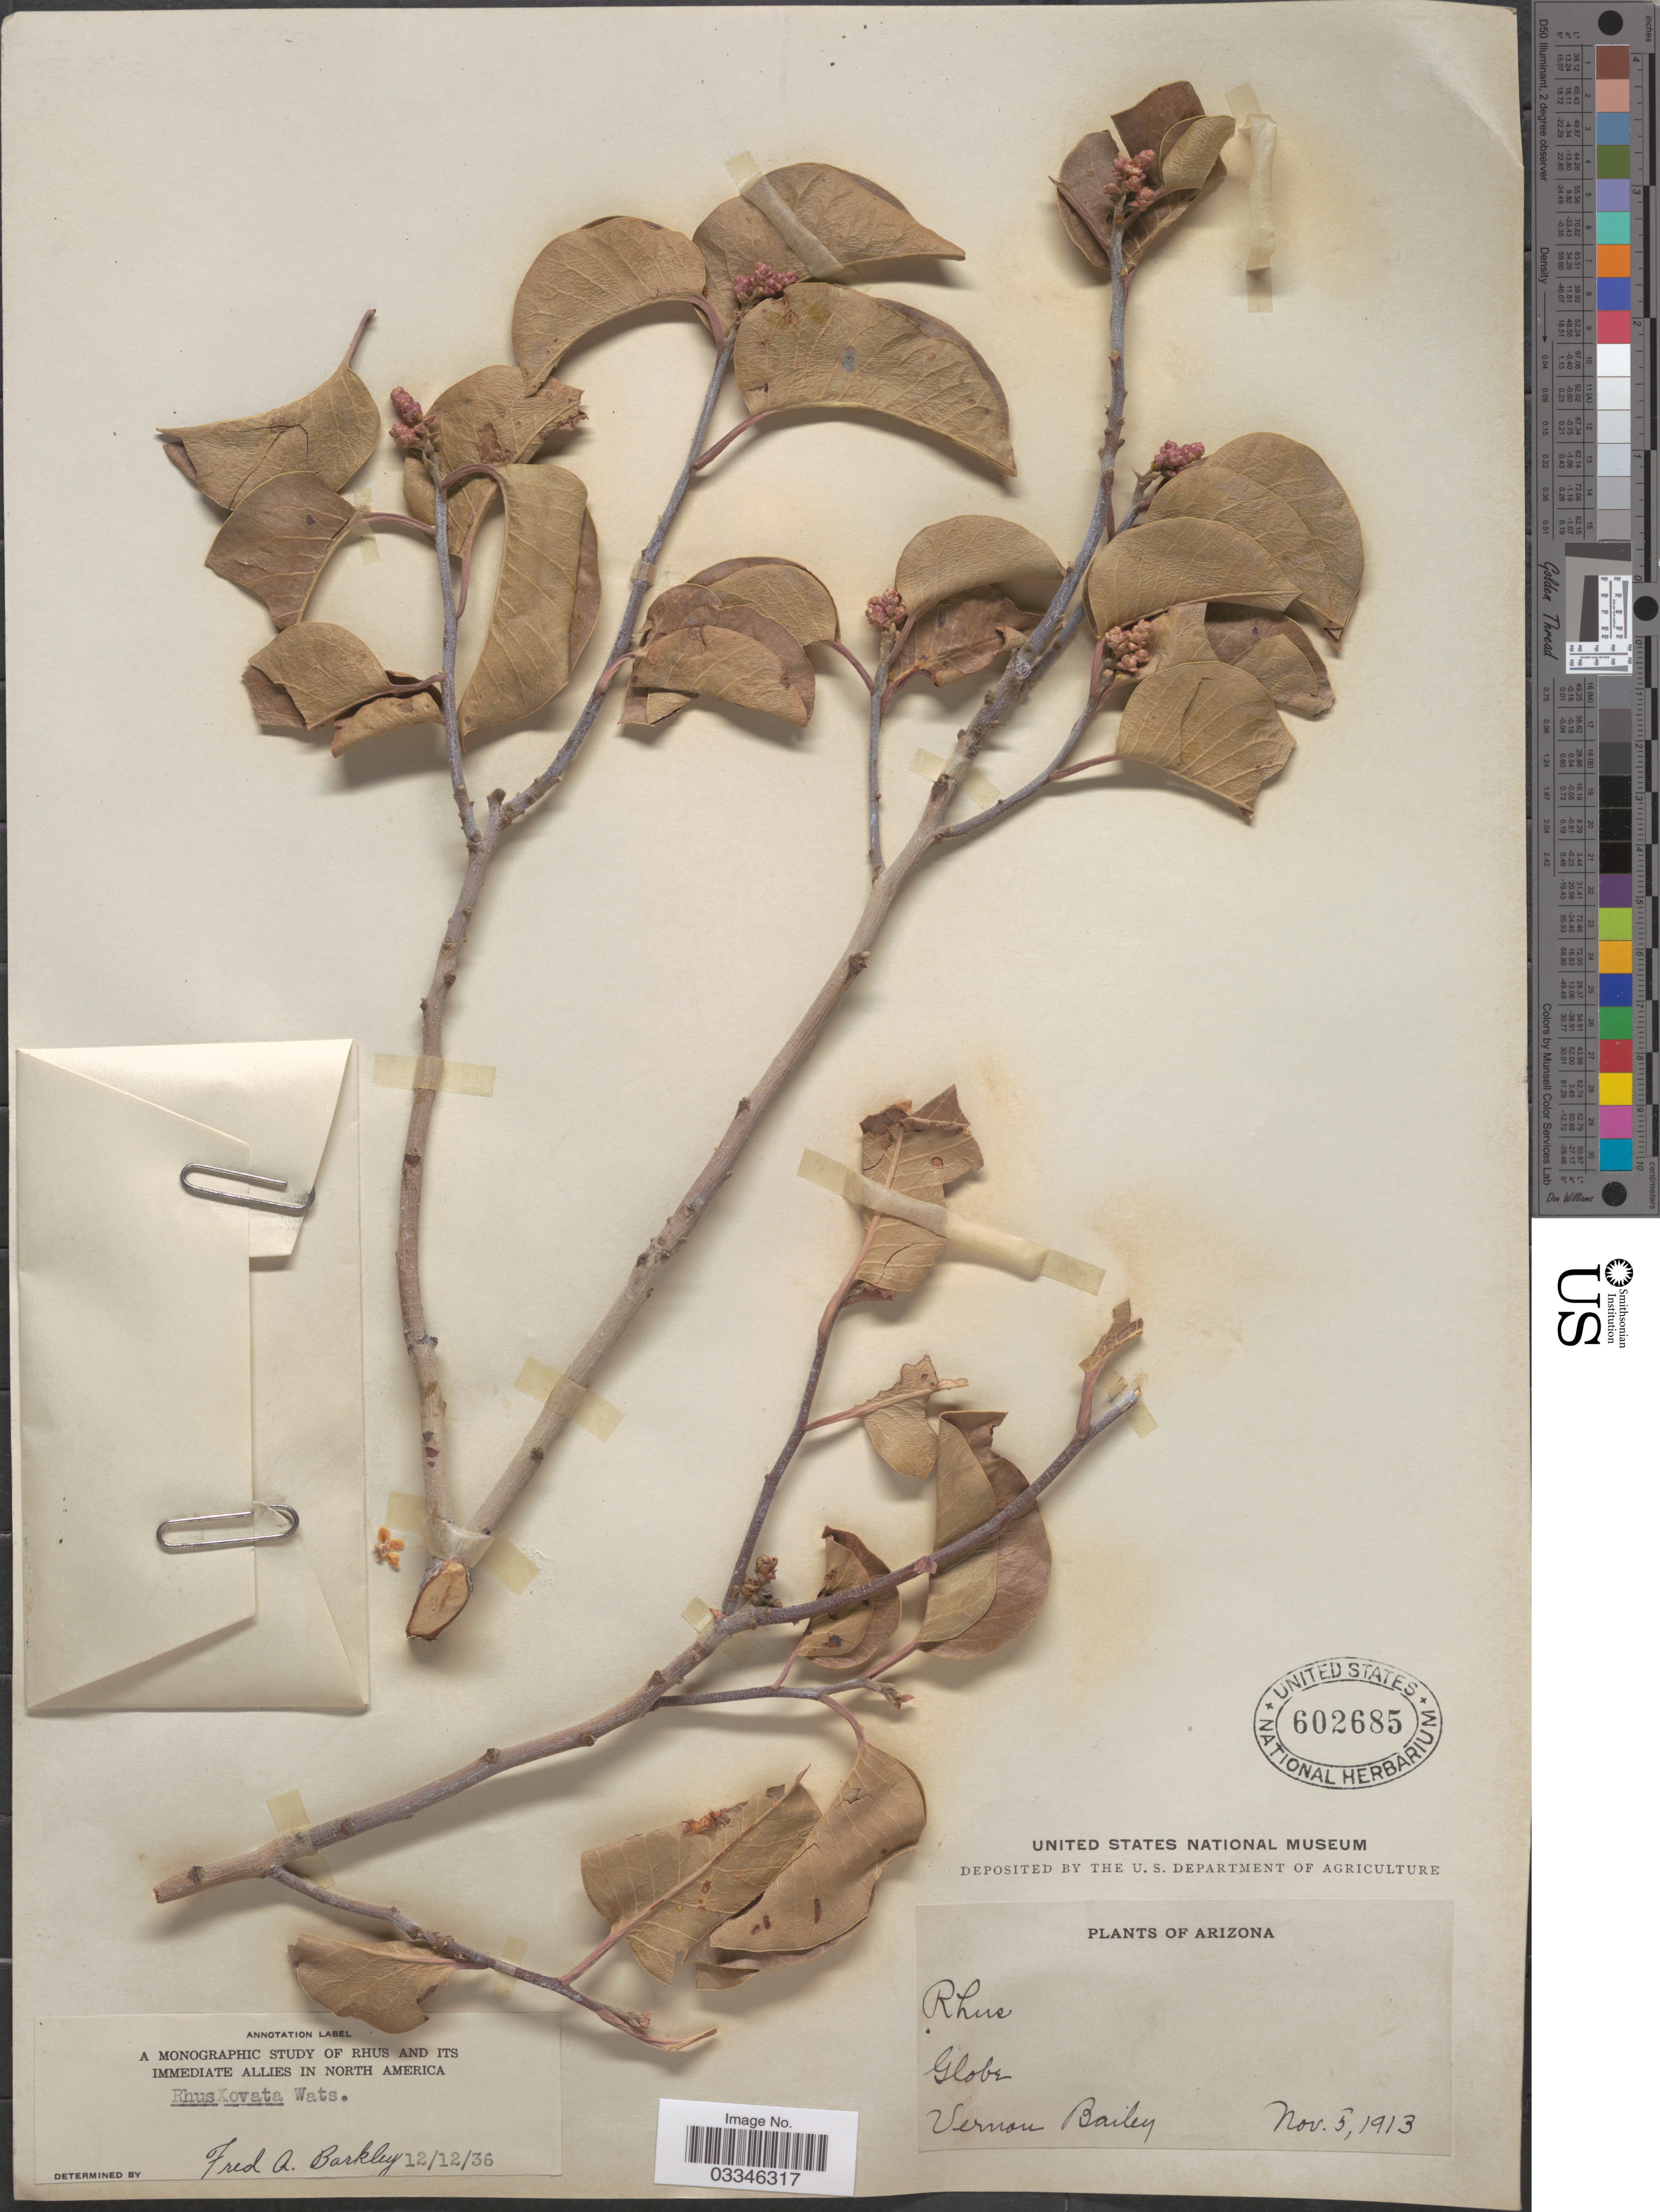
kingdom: Plantae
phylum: Tracheophyta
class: Magnoliopsida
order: Sapindales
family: Anacardiaceae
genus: Rhus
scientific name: Rhus ovata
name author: S. Watson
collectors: V. O. Bailey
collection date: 1913-11-05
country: United States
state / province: Arizona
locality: Globe.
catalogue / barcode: US 602685